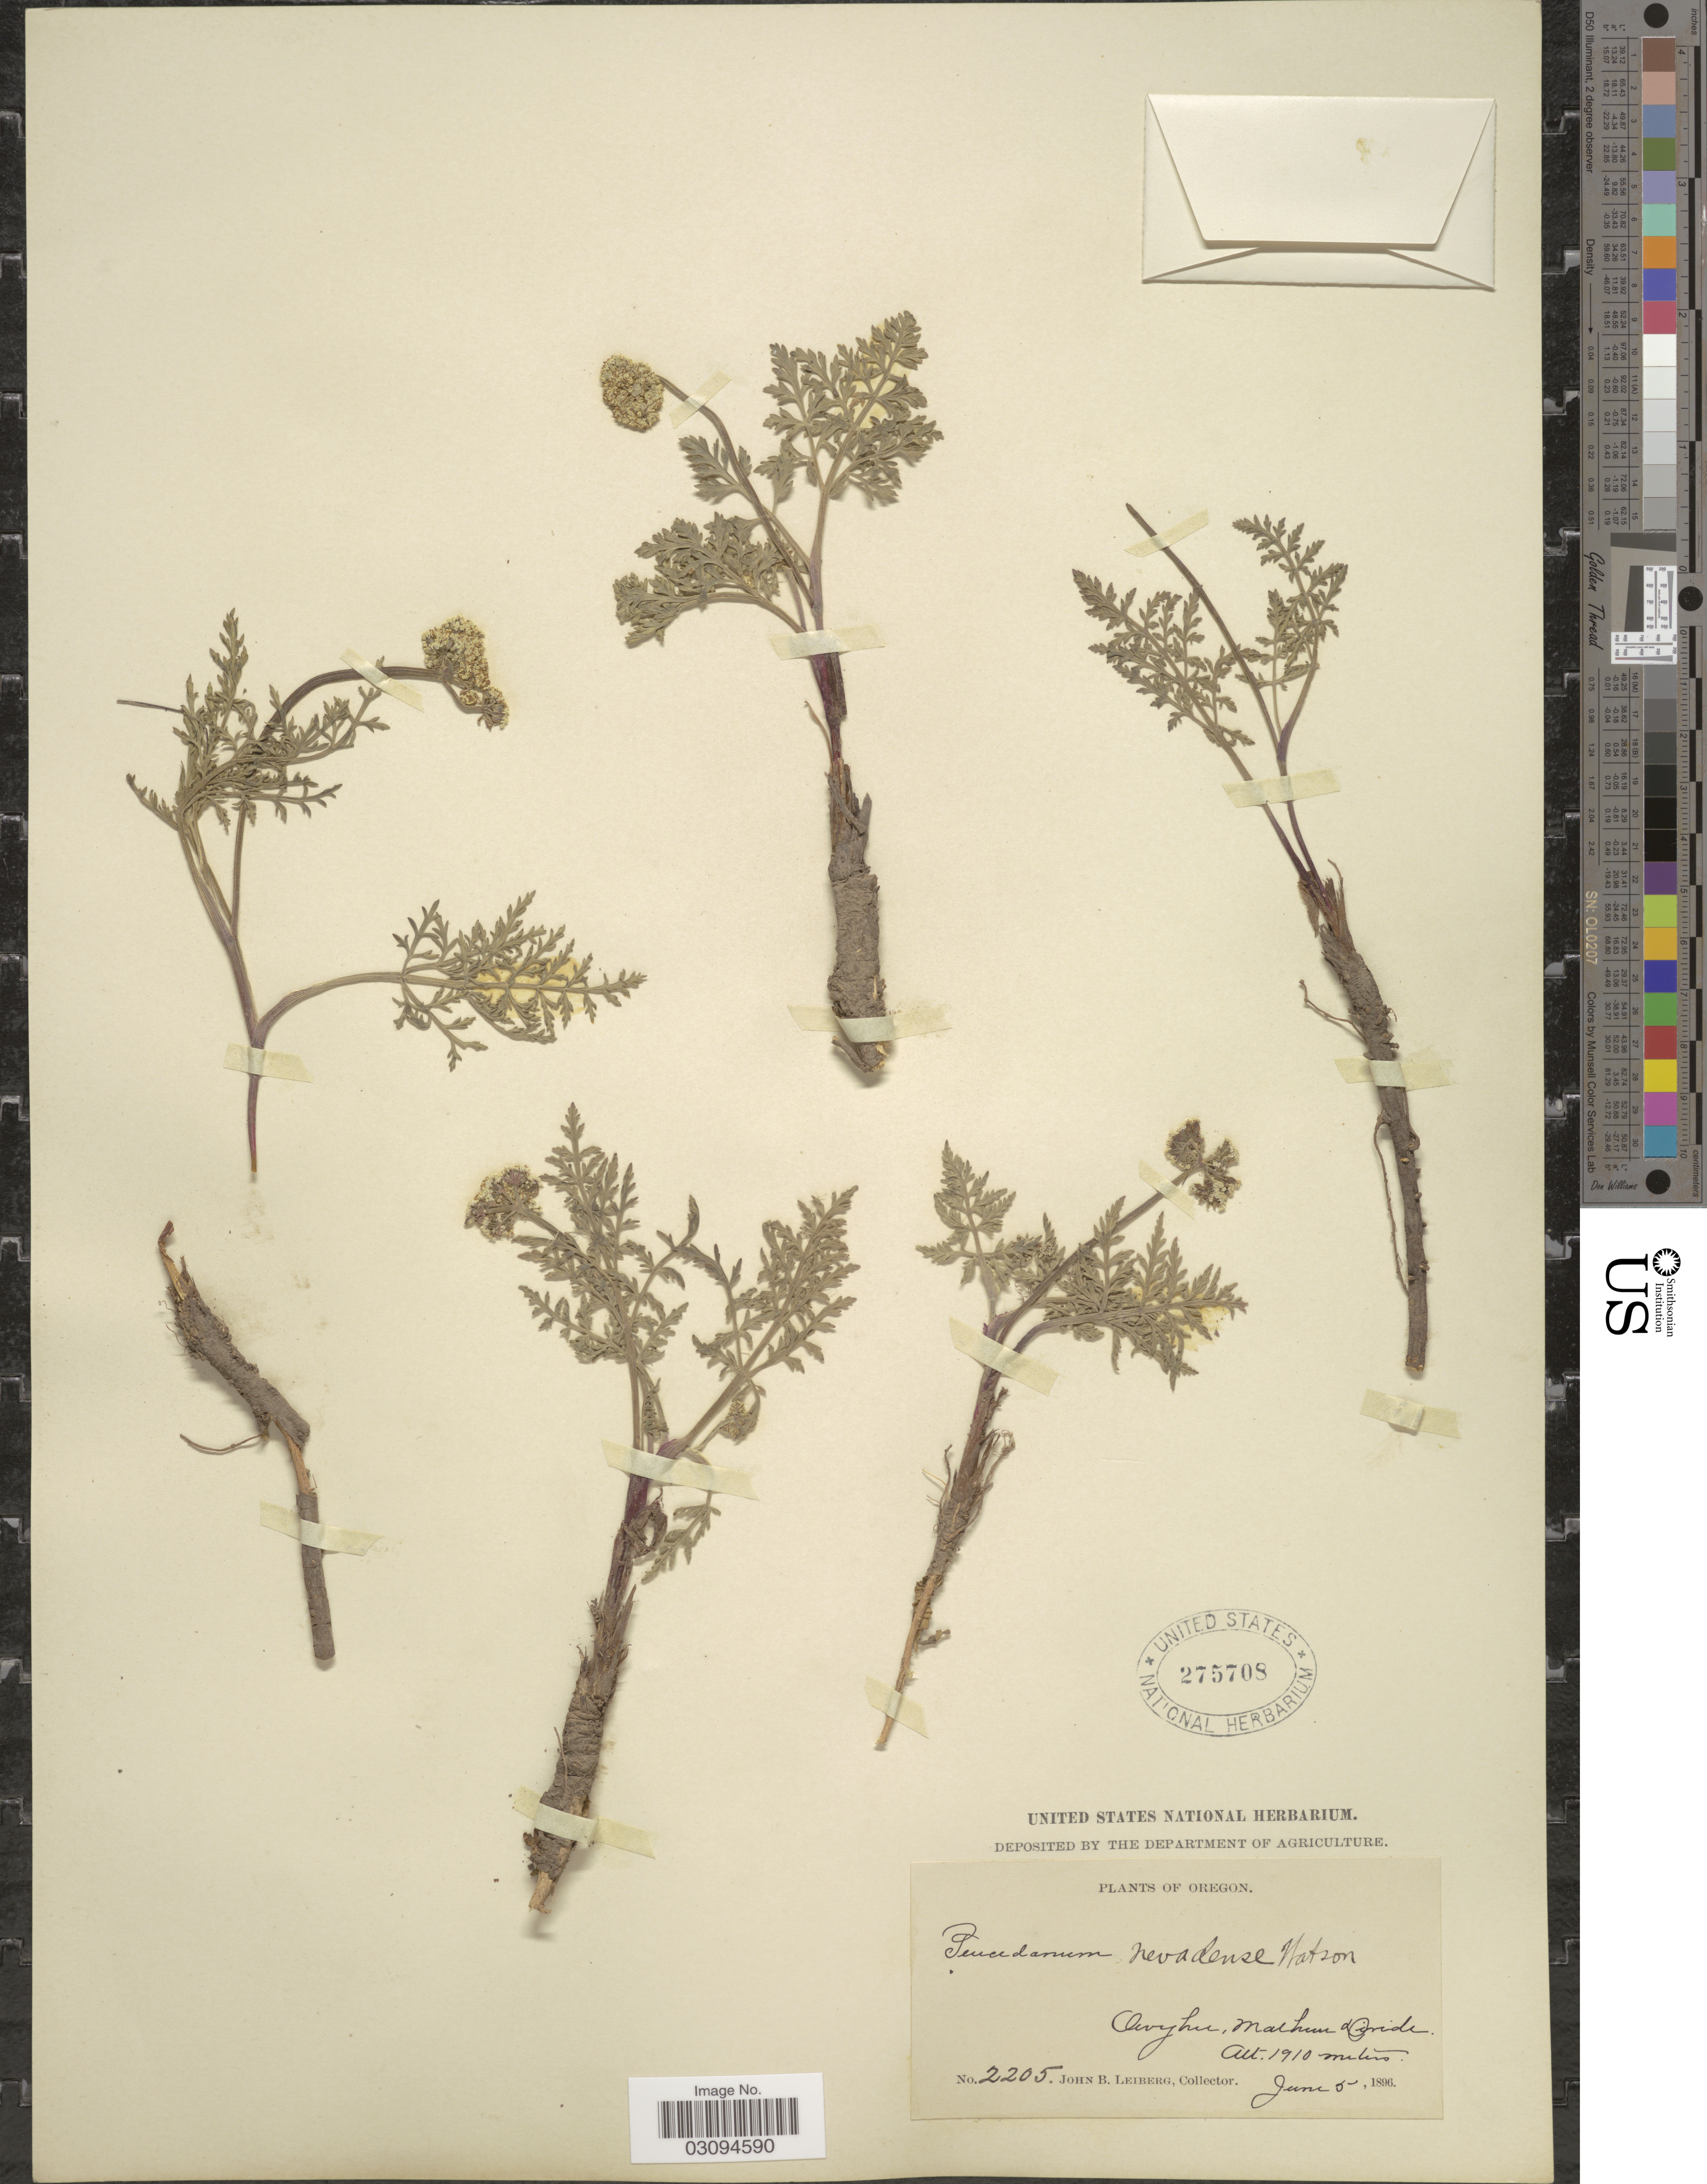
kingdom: Plantae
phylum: Tracheophyta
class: Magnoliopsida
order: Apiales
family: Apiaceae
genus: Lomatium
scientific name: Lomatium nevadense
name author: (S. Watson) J.M. Coult. & Rose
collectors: J. Leiberg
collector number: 2205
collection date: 1896-06-05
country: United States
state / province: Oregon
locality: Owyhee, Malheur Divide.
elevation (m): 1910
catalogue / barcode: US 275708